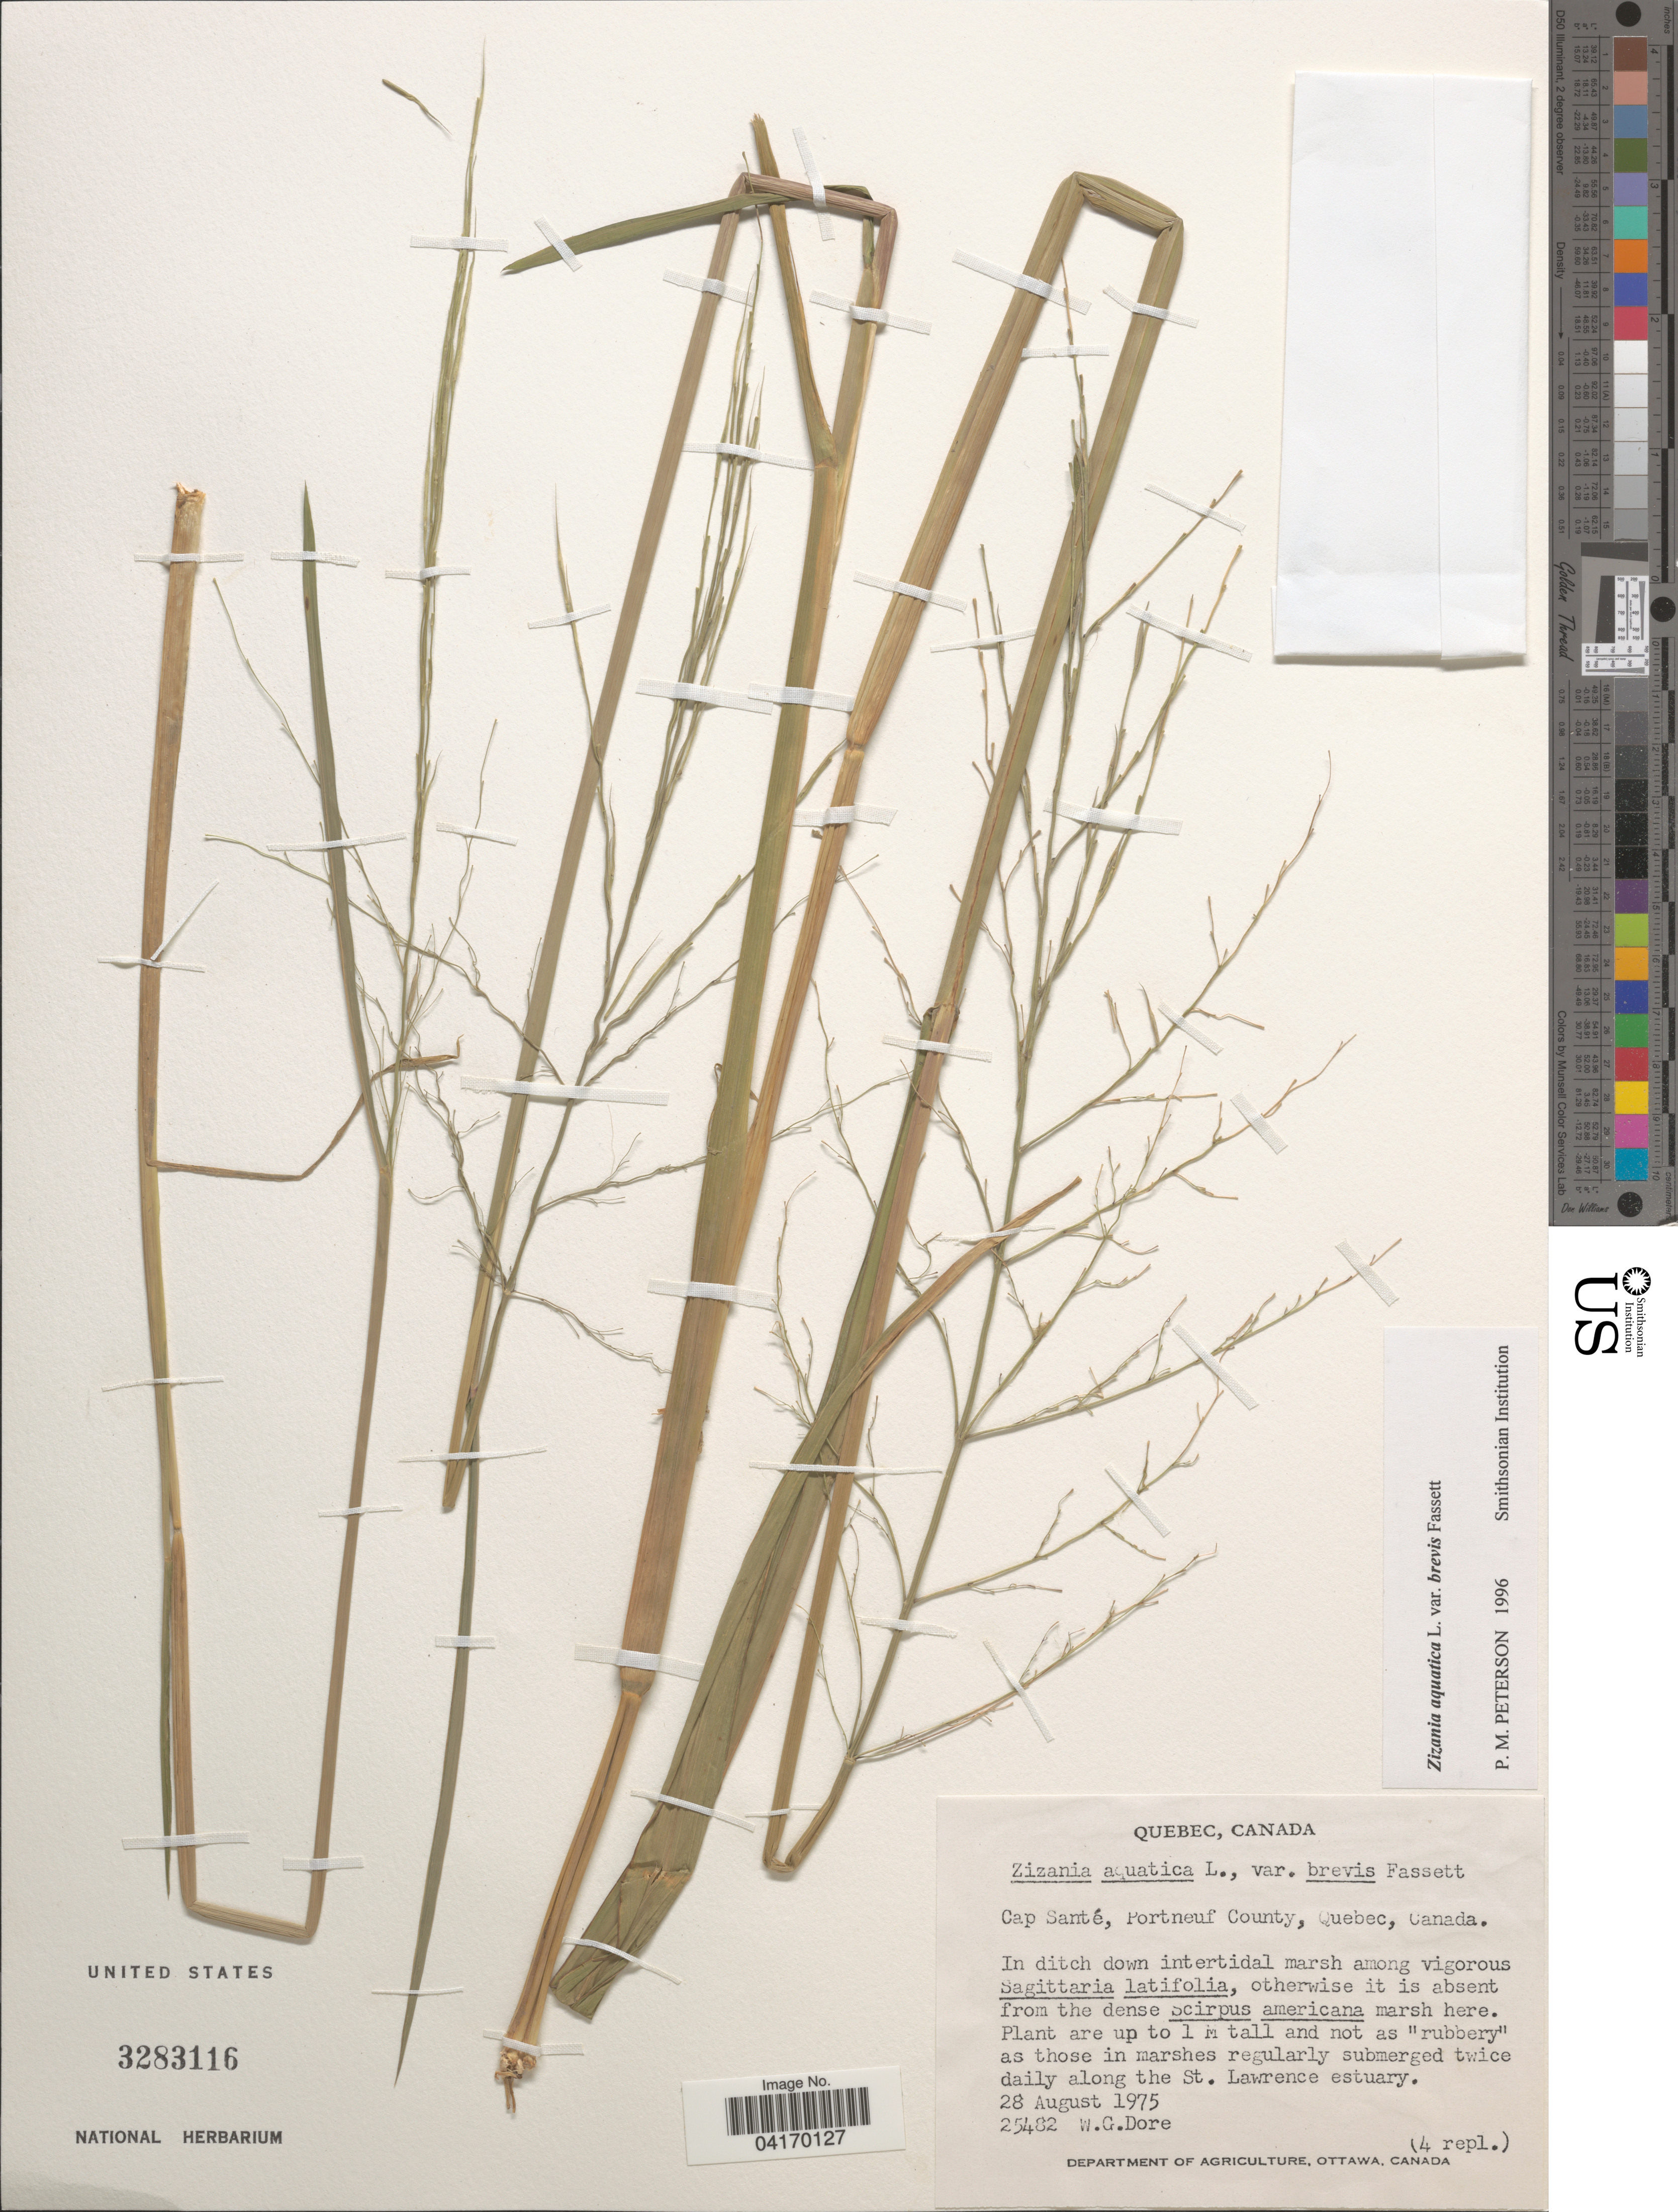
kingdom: Plantae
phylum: Tracheophyta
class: Liliopsida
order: Poales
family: Poaceae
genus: Zizania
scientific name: Zizania aquatica var. brevis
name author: Fassett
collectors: W. Dore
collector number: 25482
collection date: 1975-08-28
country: Canada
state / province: Quebec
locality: Cap Santé, Portneuf County. Along the St. Lawrence estuary.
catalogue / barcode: US 3283116